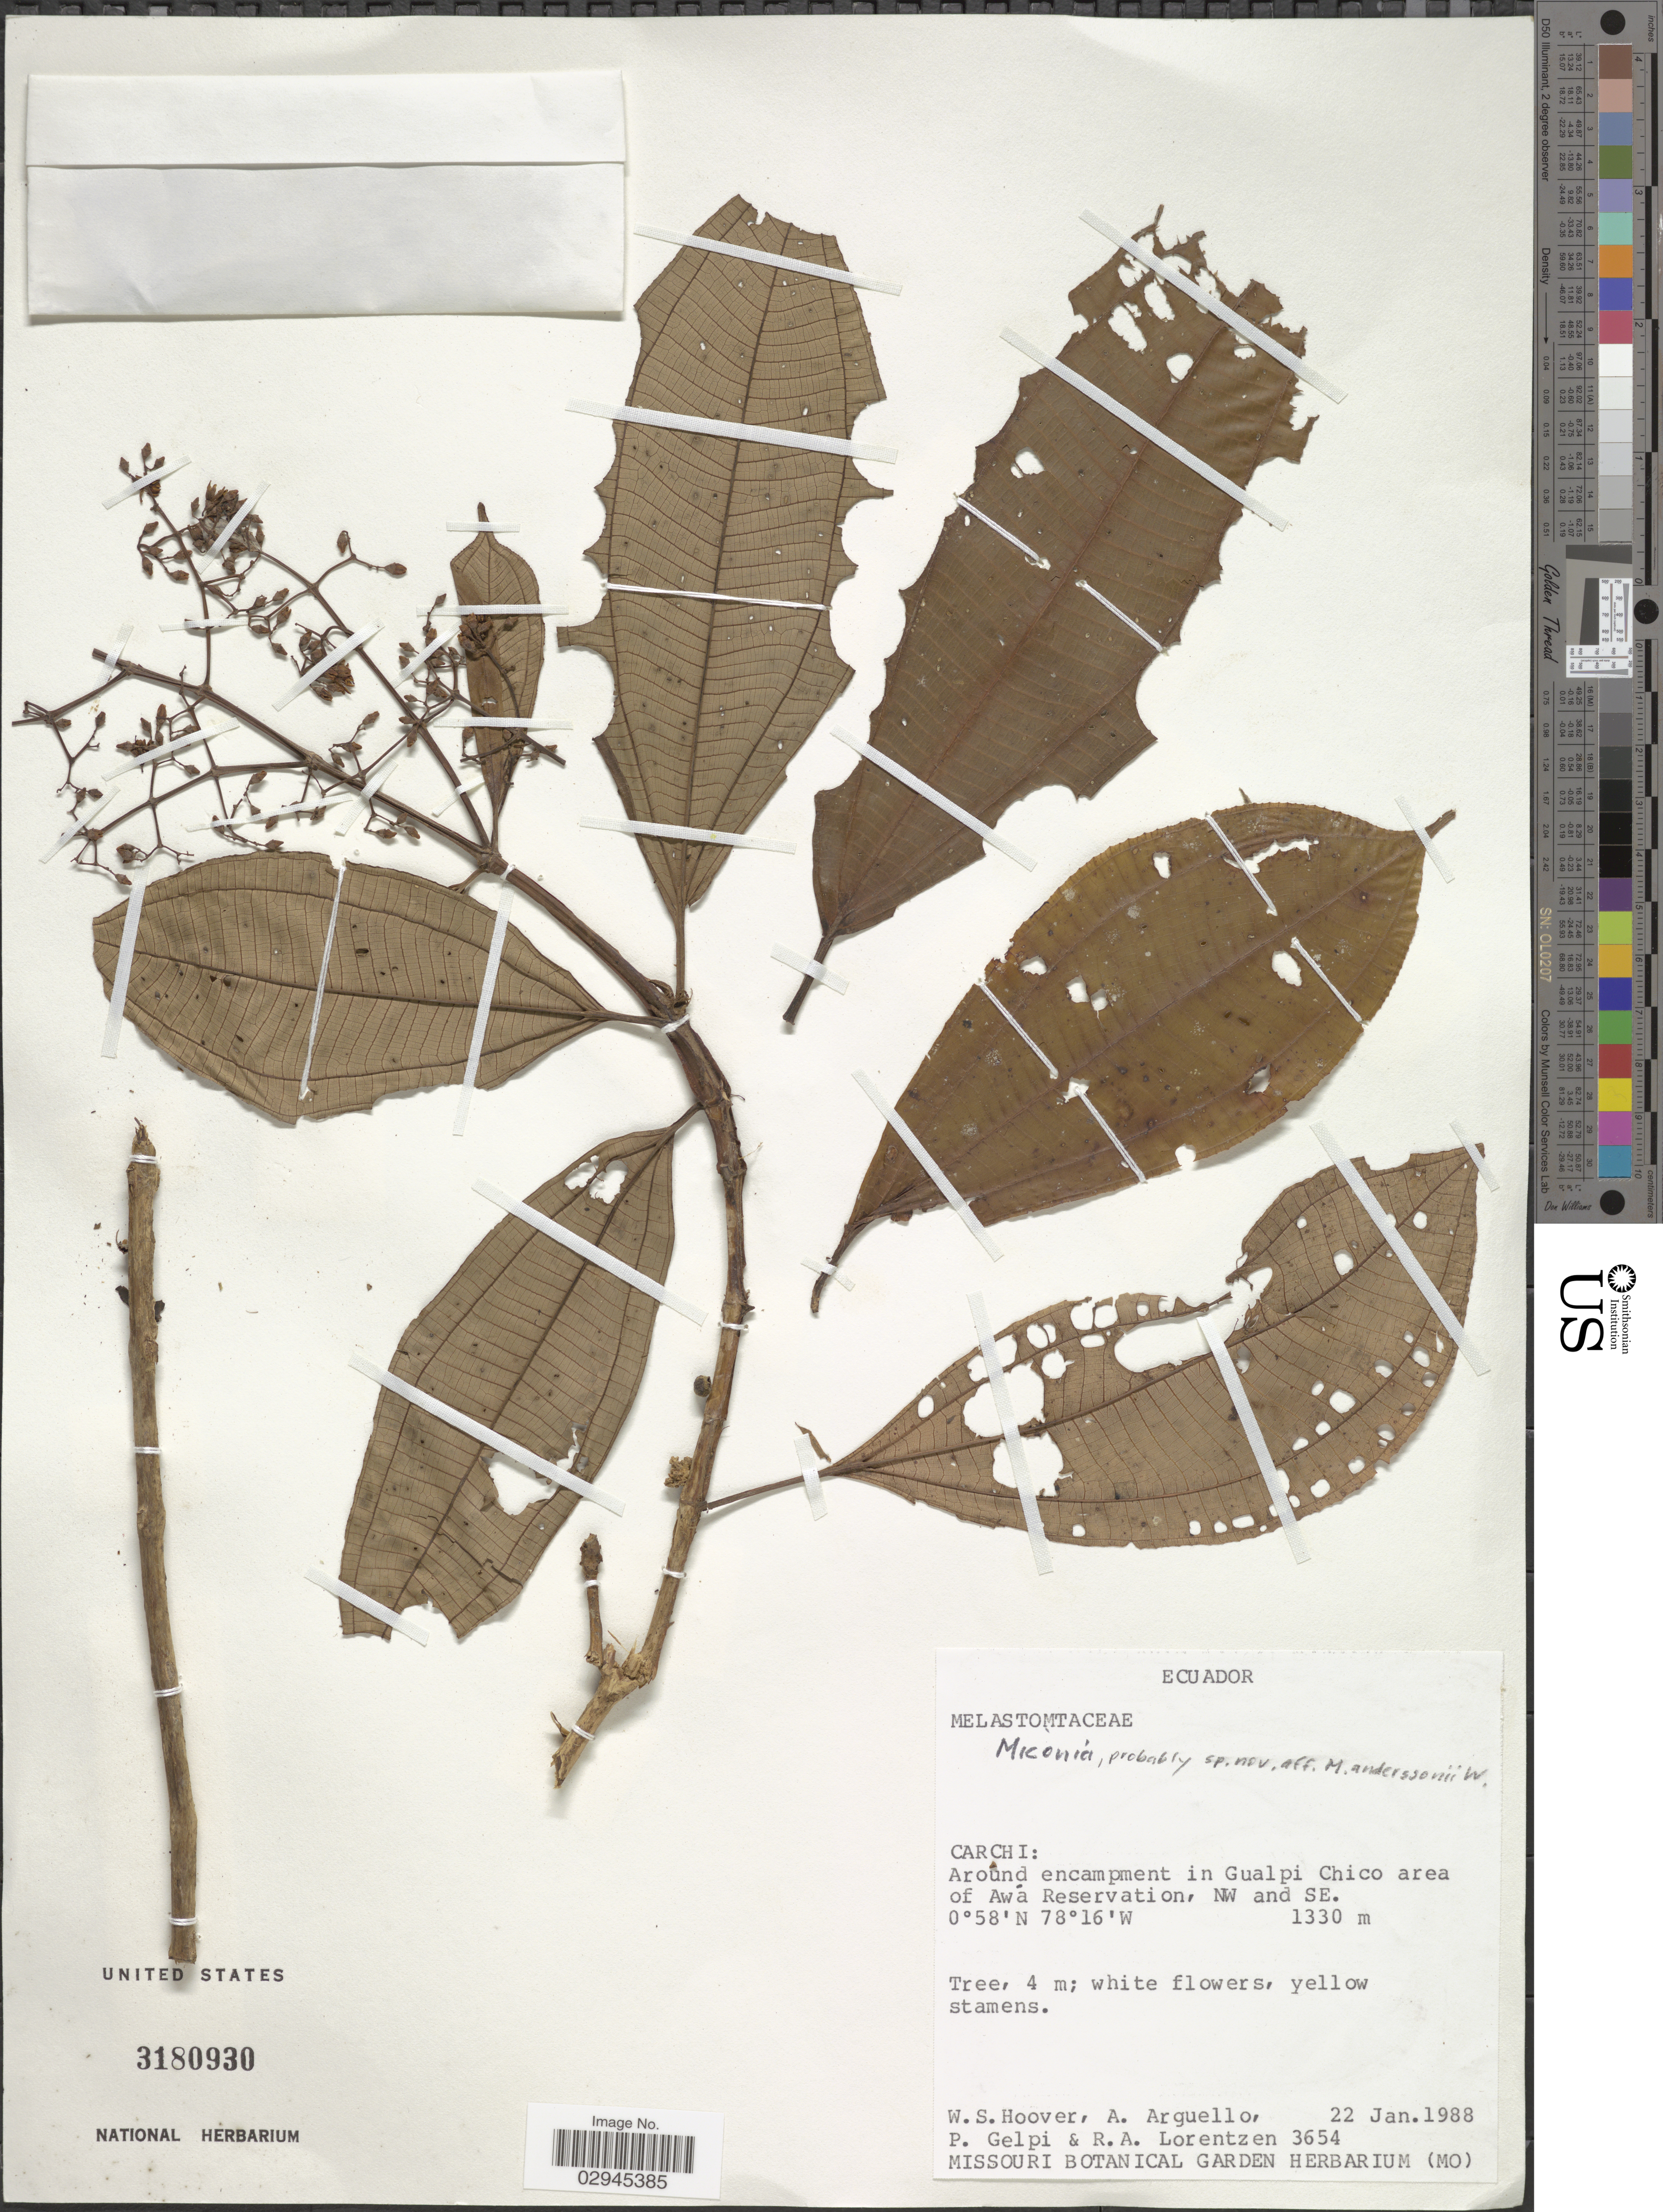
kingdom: Plantae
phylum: Tracheophyta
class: Magnoliopsida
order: Myrtales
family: Melastomataceae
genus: Miconia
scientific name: Miconia sp.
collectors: W. S. Hoover, A. Arguello, P. Gelpi & R. Lorentzen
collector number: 3654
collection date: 1988-01-22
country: Ecuador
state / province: Carchi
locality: Around encampment in Gualpi Chico area of Awá Reservation, NW and SE.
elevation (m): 1330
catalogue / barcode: US 3180930